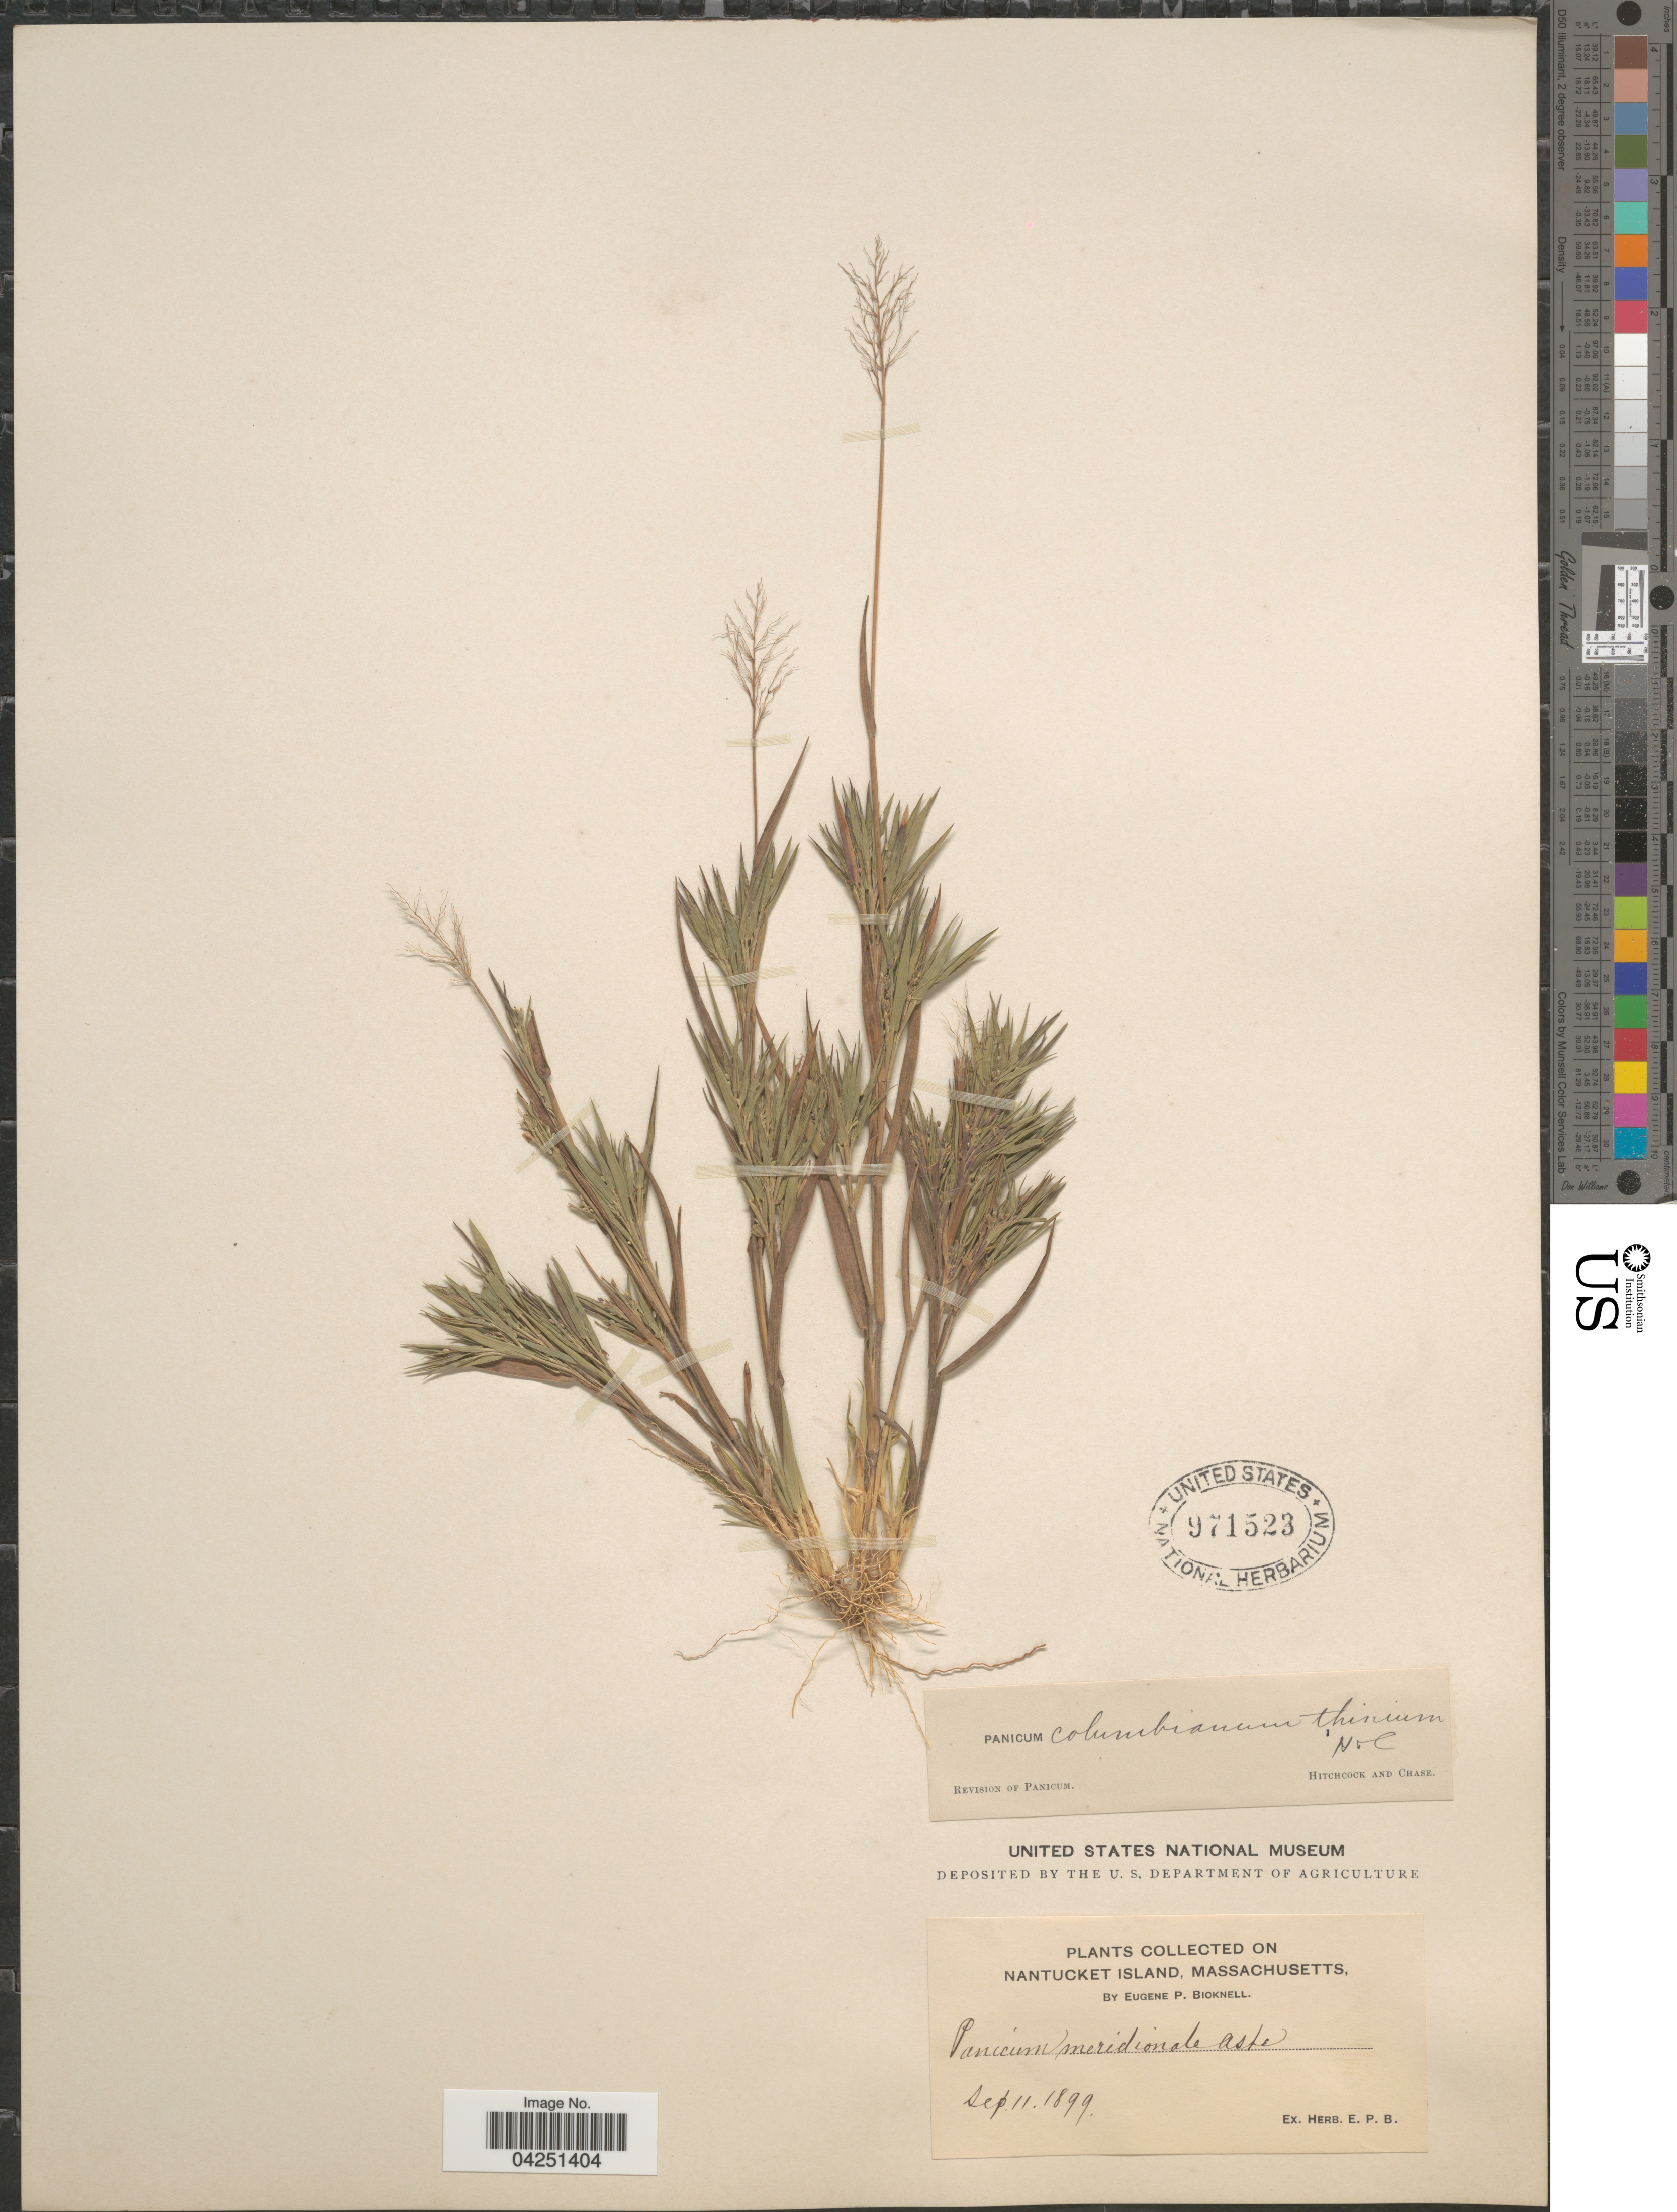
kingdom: Plantae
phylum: Tracheophyta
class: Liliopsida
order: Poales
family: Poaceae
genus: Dichanthelium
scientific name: Dichanthelium acuminatum var. acuminatum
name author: (Sw.) Gould & C.A. Clark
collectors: E. P. Bicknell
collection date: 1899-09-11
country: United States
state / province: Massachusetts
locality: Nantucket Island.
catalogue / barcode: US 971523